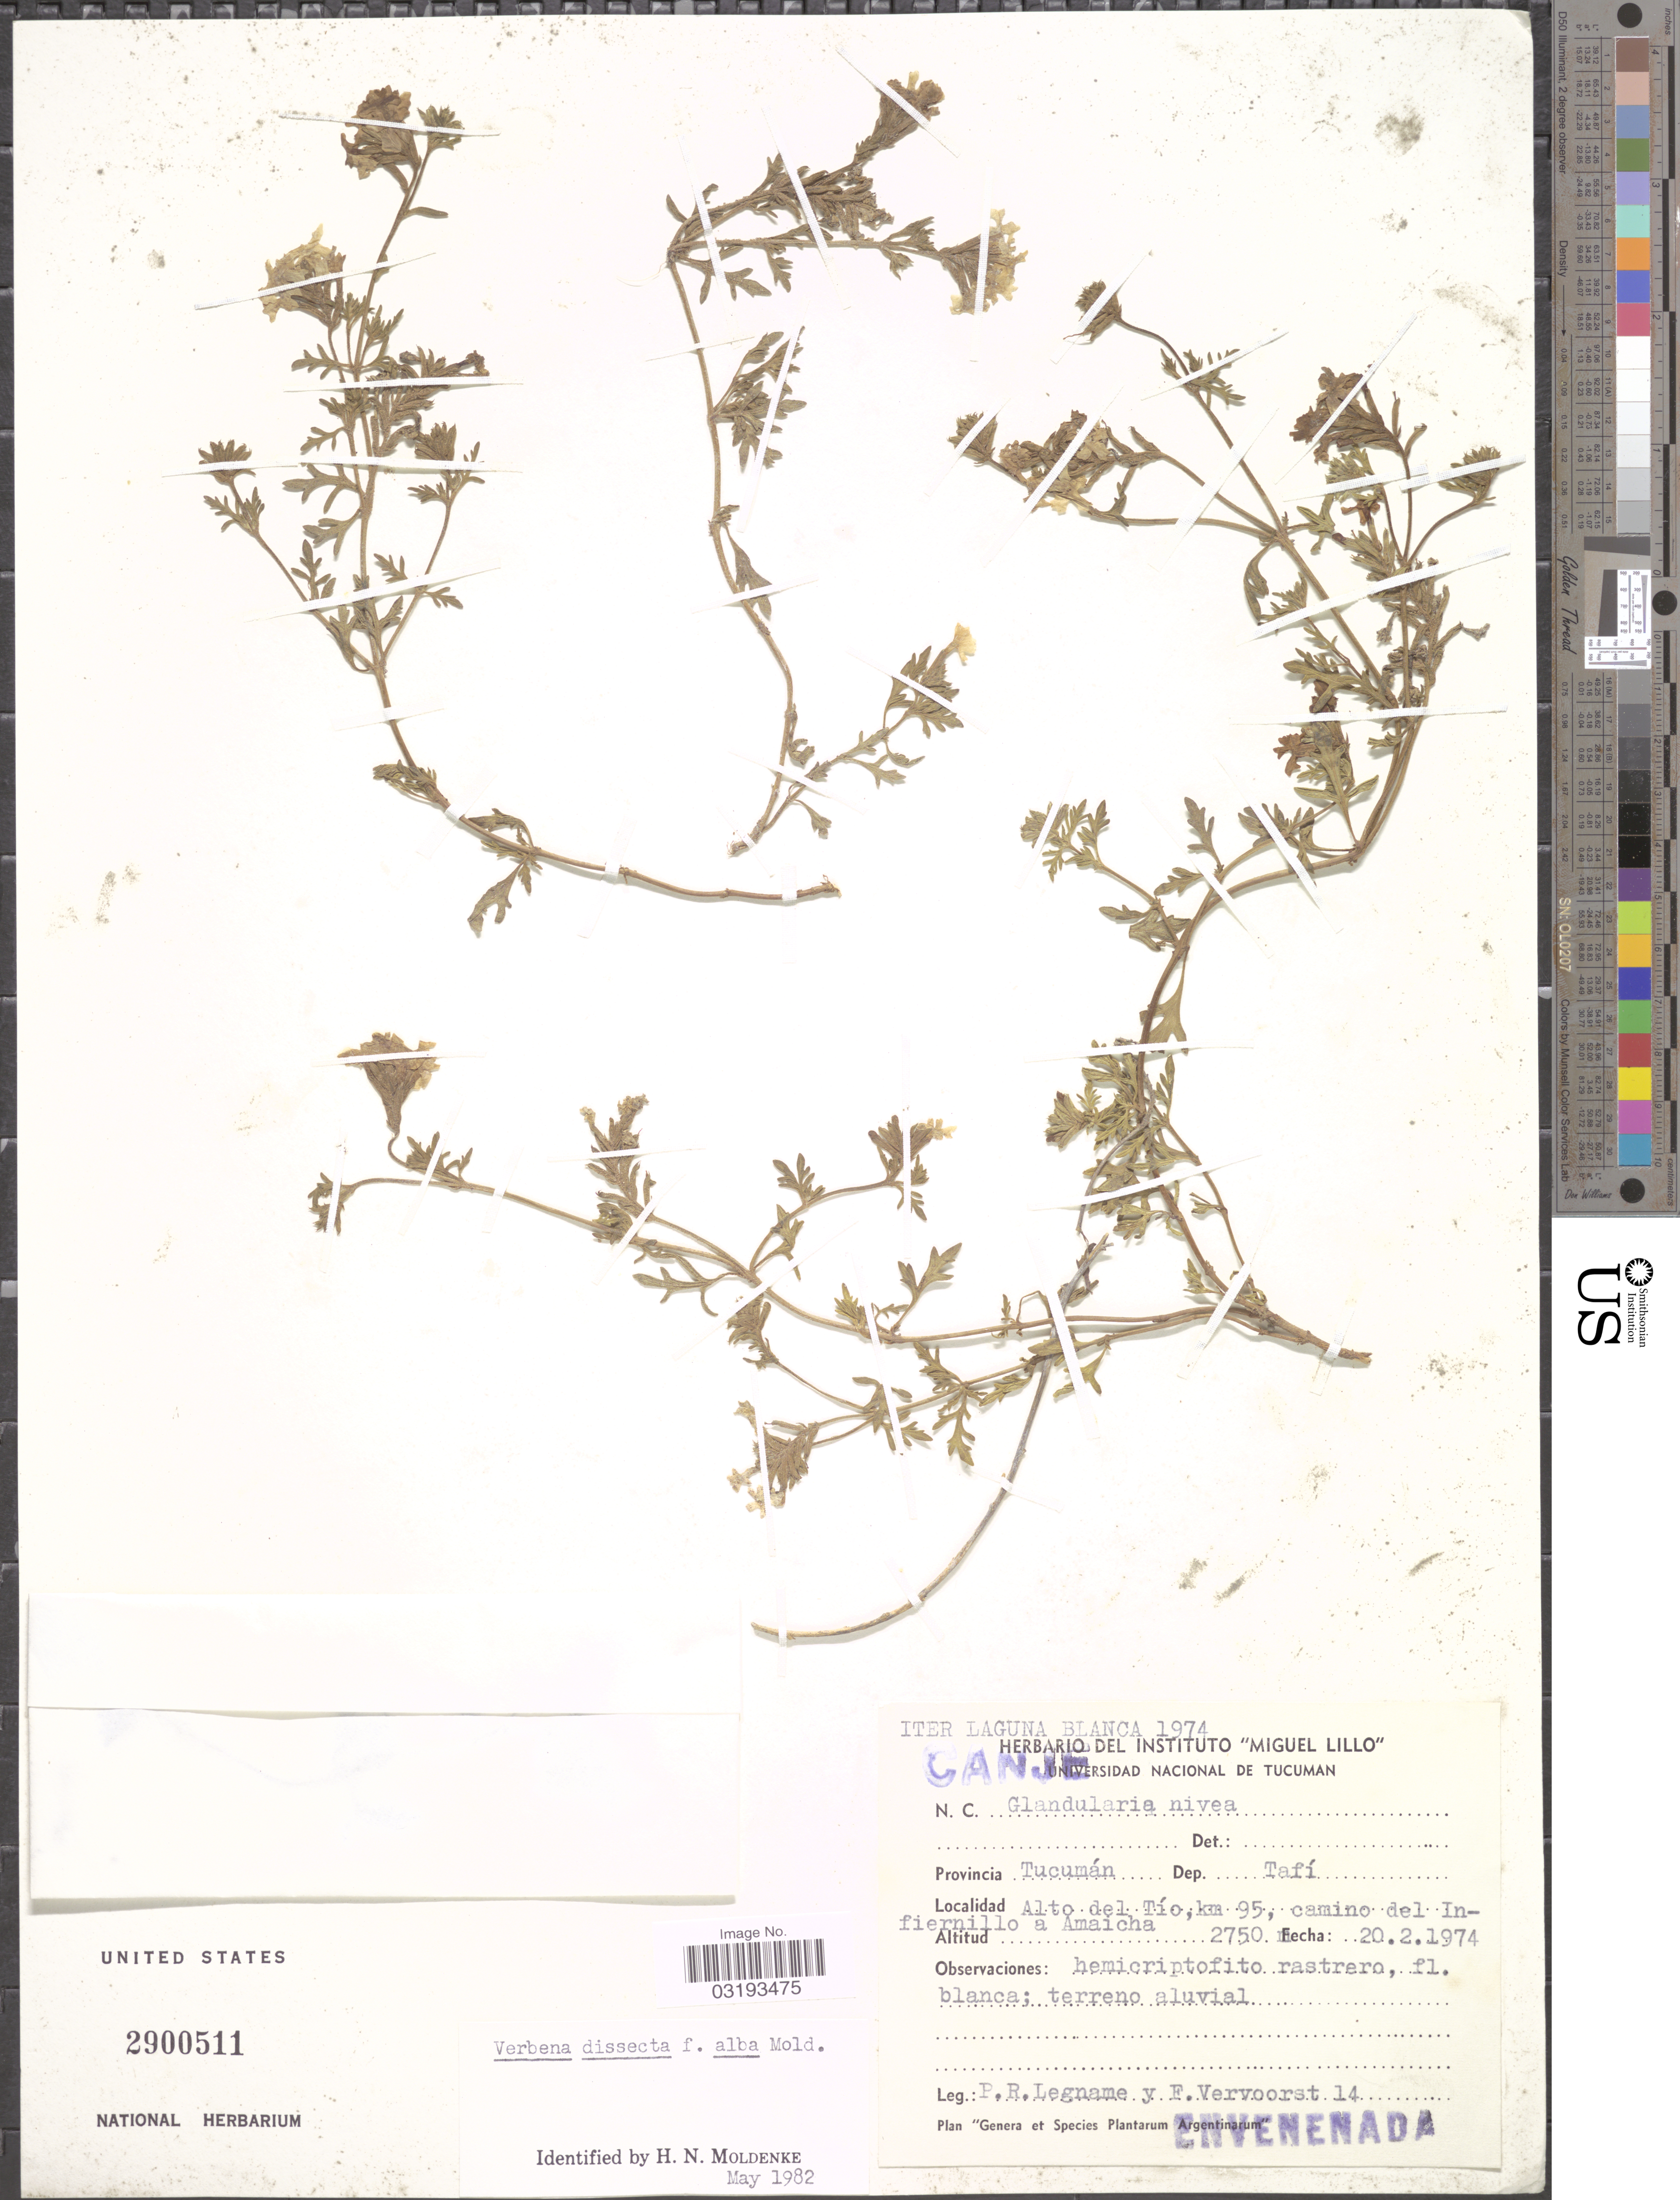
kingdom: Plantae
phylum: Tracheophyta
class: Magnoliopsida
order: Lamiales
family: Verbenaceae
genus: Verbena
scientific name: Verbena dissecta f. alba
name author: Moldenke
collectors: P. R. Legname & F. Vervoorst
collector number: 14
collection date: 1974-02-20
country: Argentina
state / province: Tucuman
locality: Dep. Tafí. Alto del Tío, km 95, camino del Infiernillo a Amaicha.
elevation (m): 2750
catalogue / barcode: US 2900511